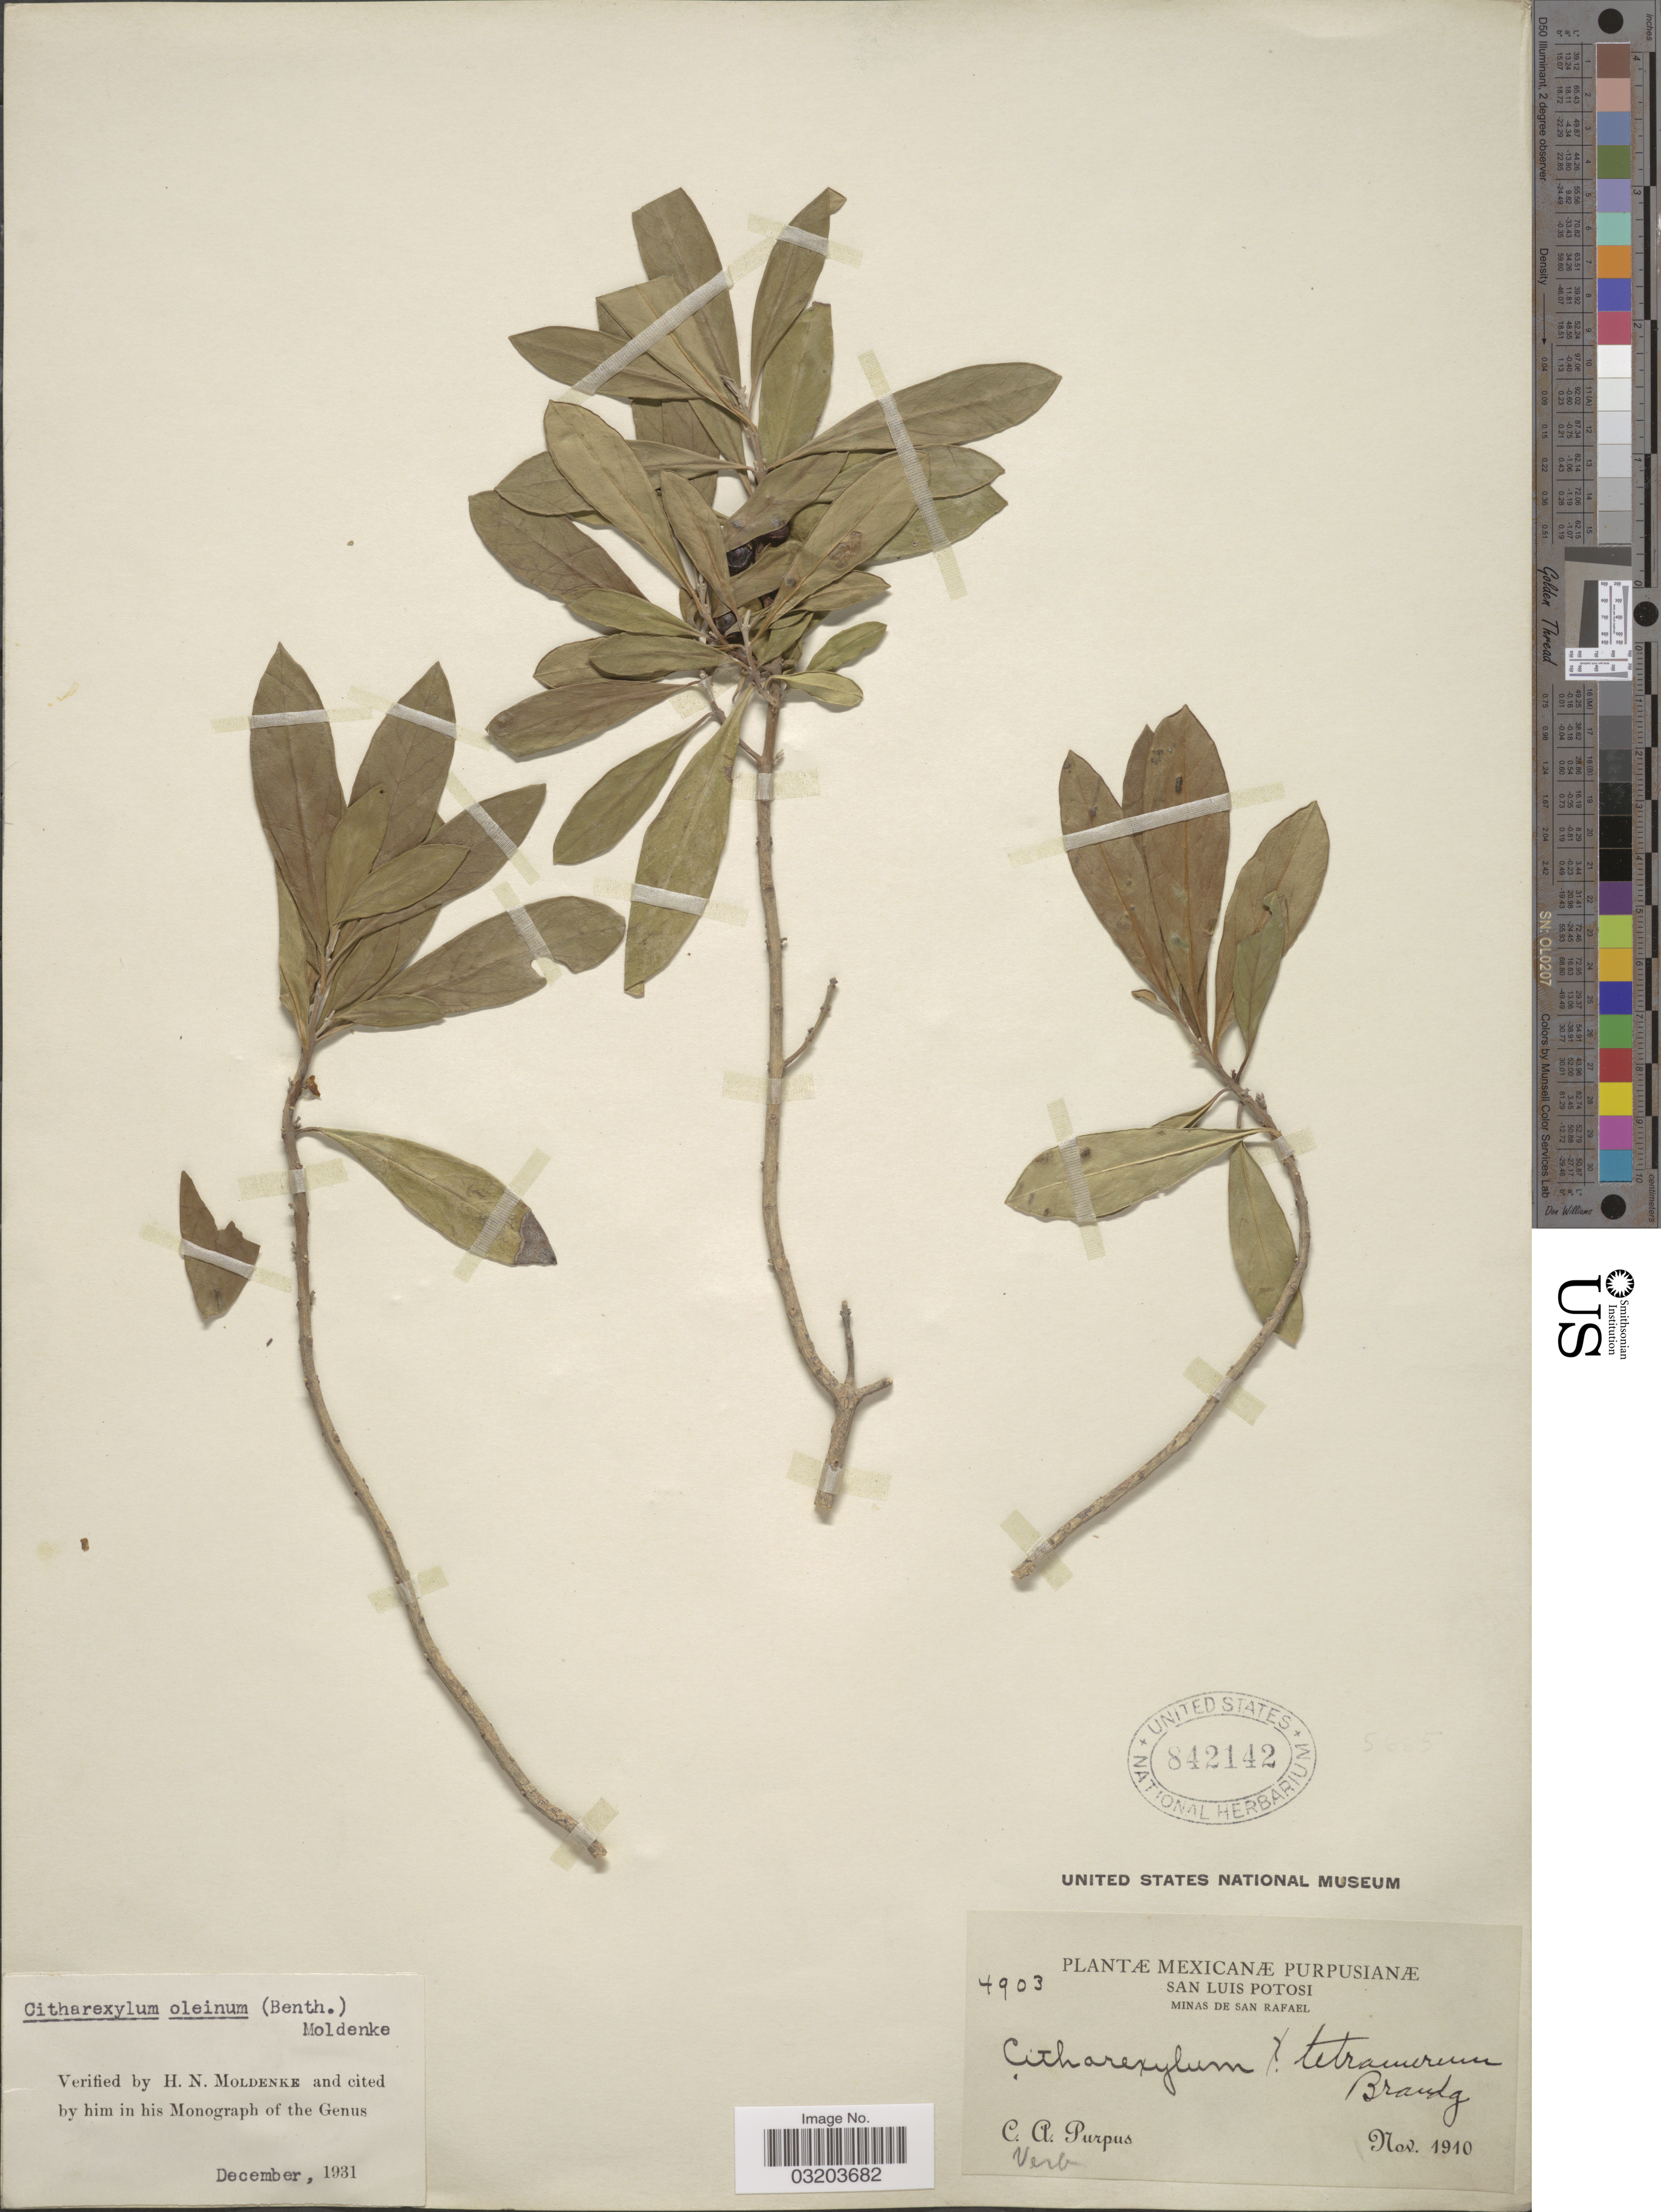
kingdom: Plantae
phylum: Tracheophyta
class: Magnoliopsida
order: Lamiales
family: Verbenaceae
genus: Citharexylum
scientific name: Citharexylum oleinum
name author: (Benth. ex Lindl.) Moldenke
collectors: C. A. Purpus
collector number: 4903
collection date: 1910-11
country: Mexico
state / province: San Luis Potosí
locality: Minas de San Rafael.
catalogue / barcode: US 842142